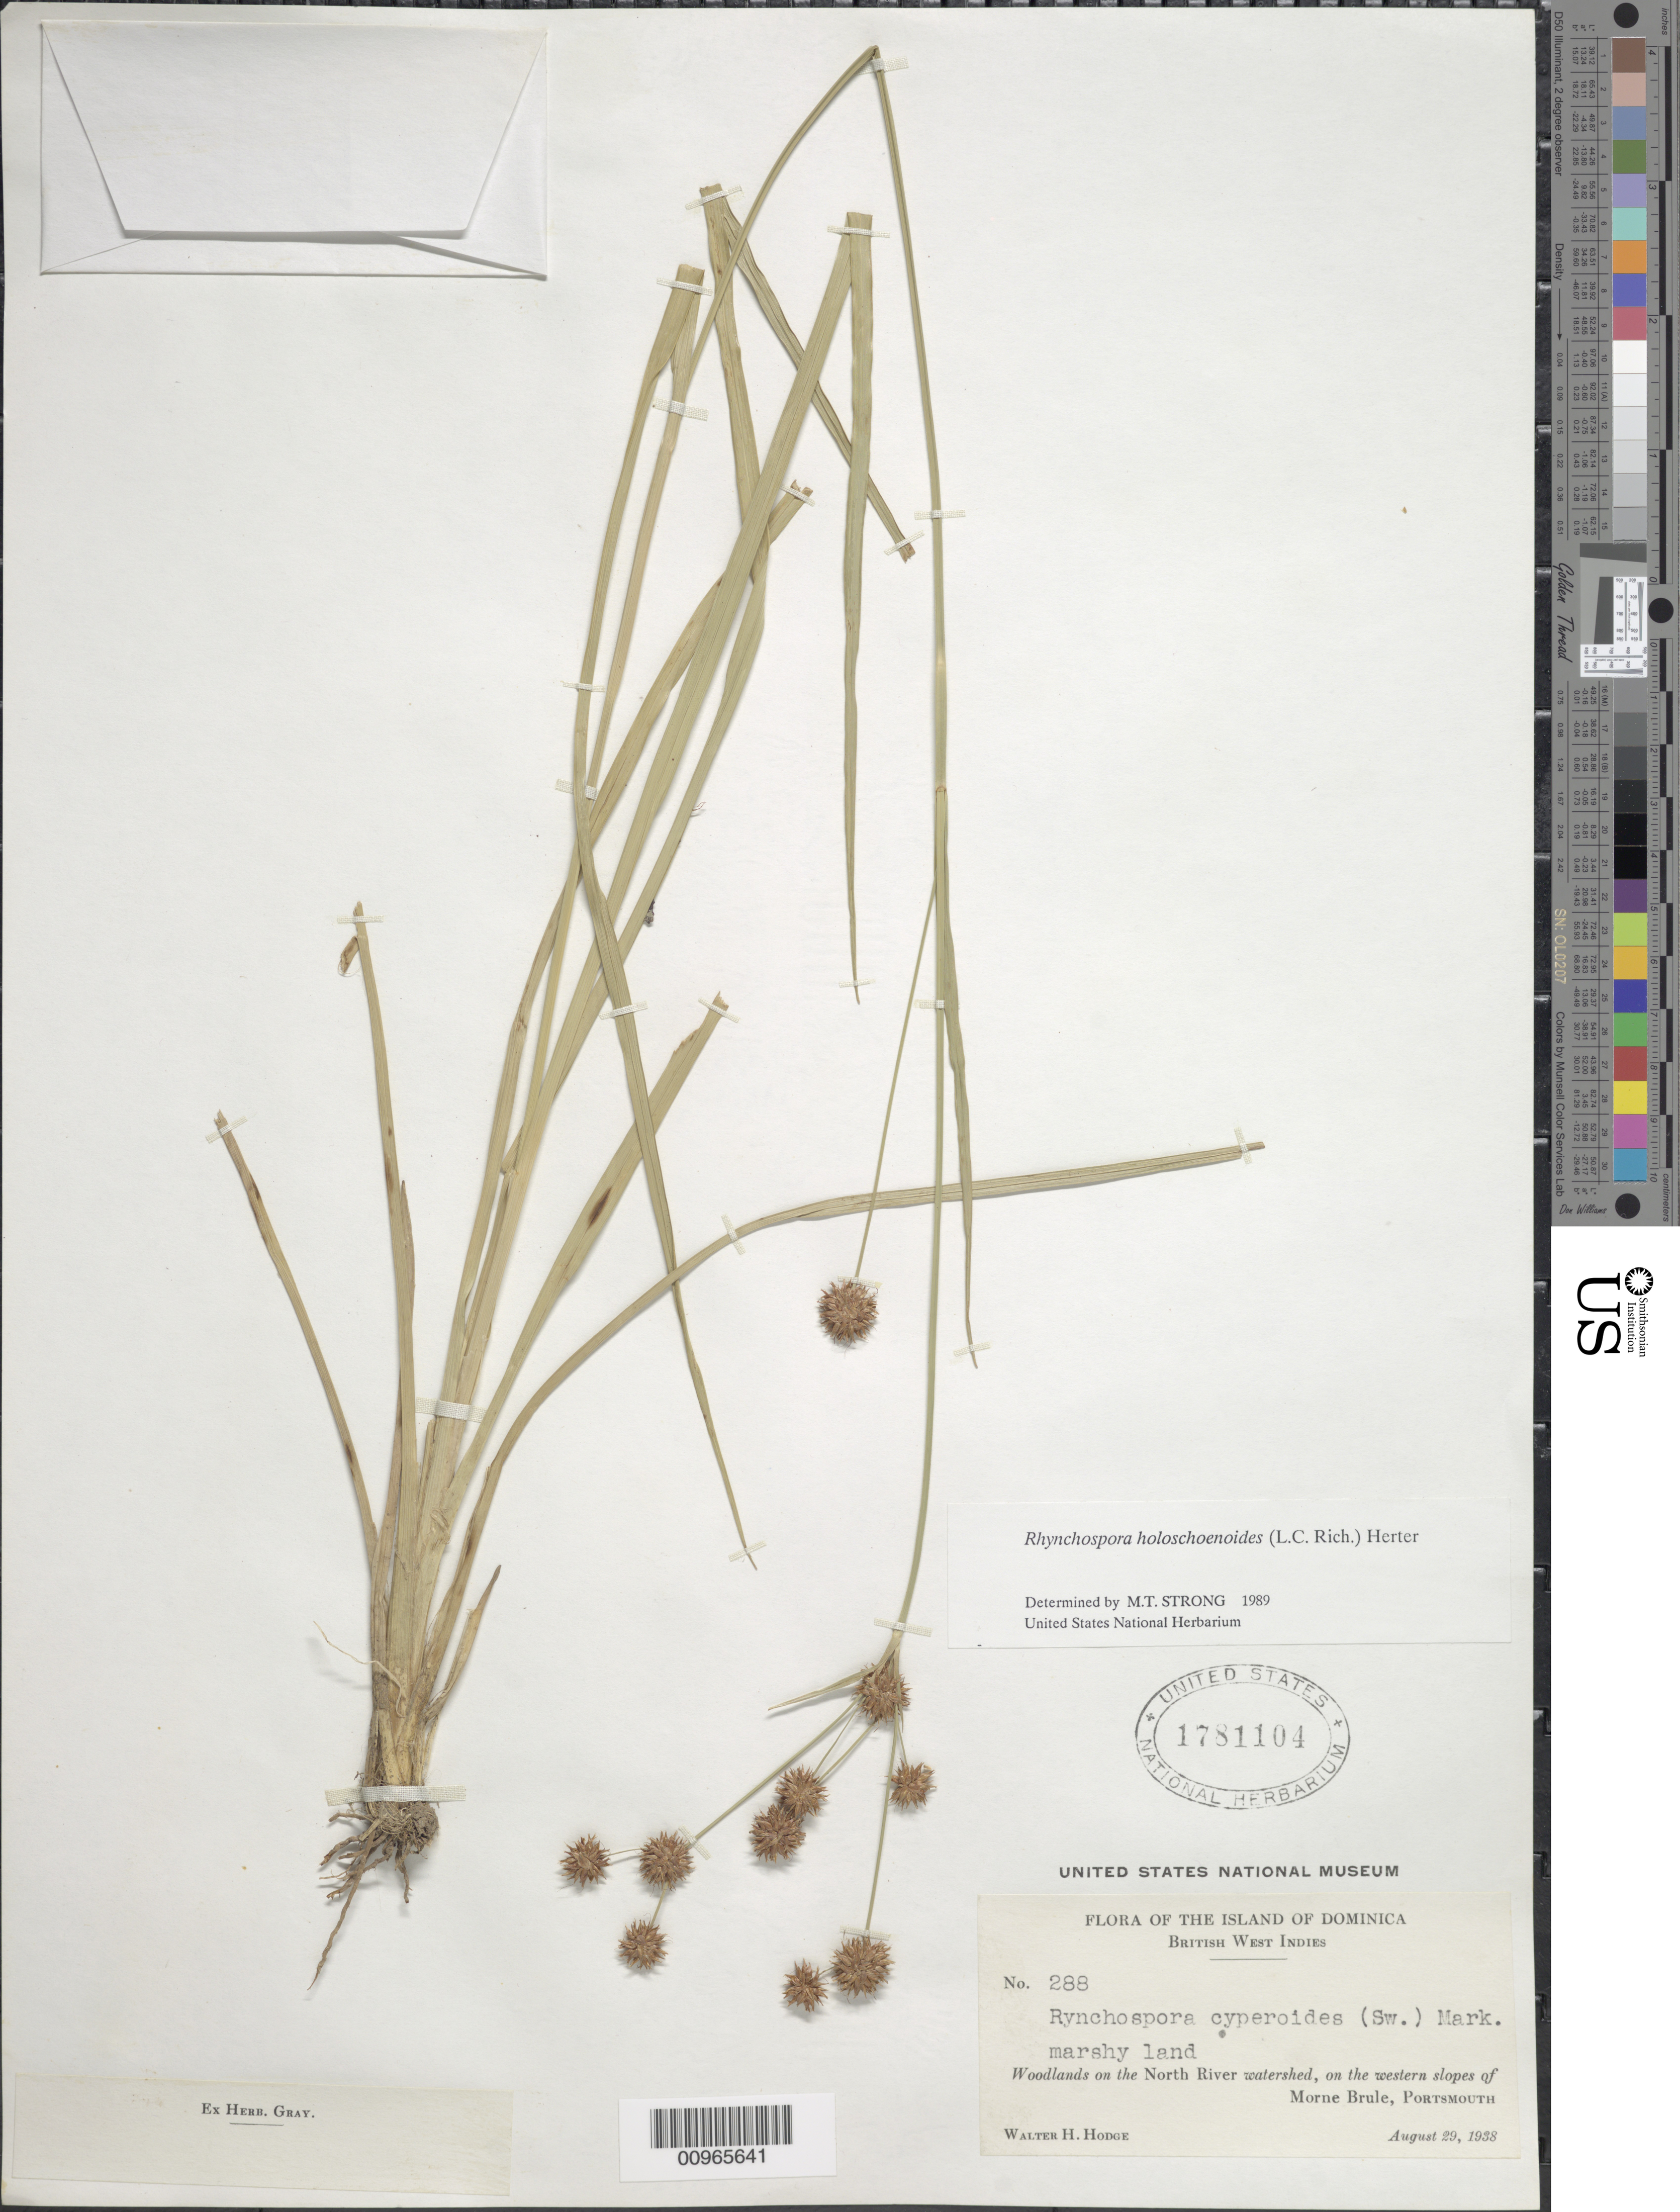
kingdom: Plantae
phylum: Tracheophyta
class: Liliopsida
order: Poales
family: Cyperaceae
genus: Rhynchospora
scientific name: Rhynchospora holoschoenoides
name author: (Rich.) Herter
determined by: Strong, M. T., (US), Smithsonian Institution - National Museum of Natural History (UNITED STATES)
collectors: W. Hodge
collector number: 288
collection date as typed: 29 Aug 1938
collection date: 1938-08-29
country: Dominica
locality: Marshy land of woodlands on the North River watershed, on the western slopes of Morne Brule, Portsmouth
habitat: Marshy land of woodlands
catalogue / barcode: US 1781104